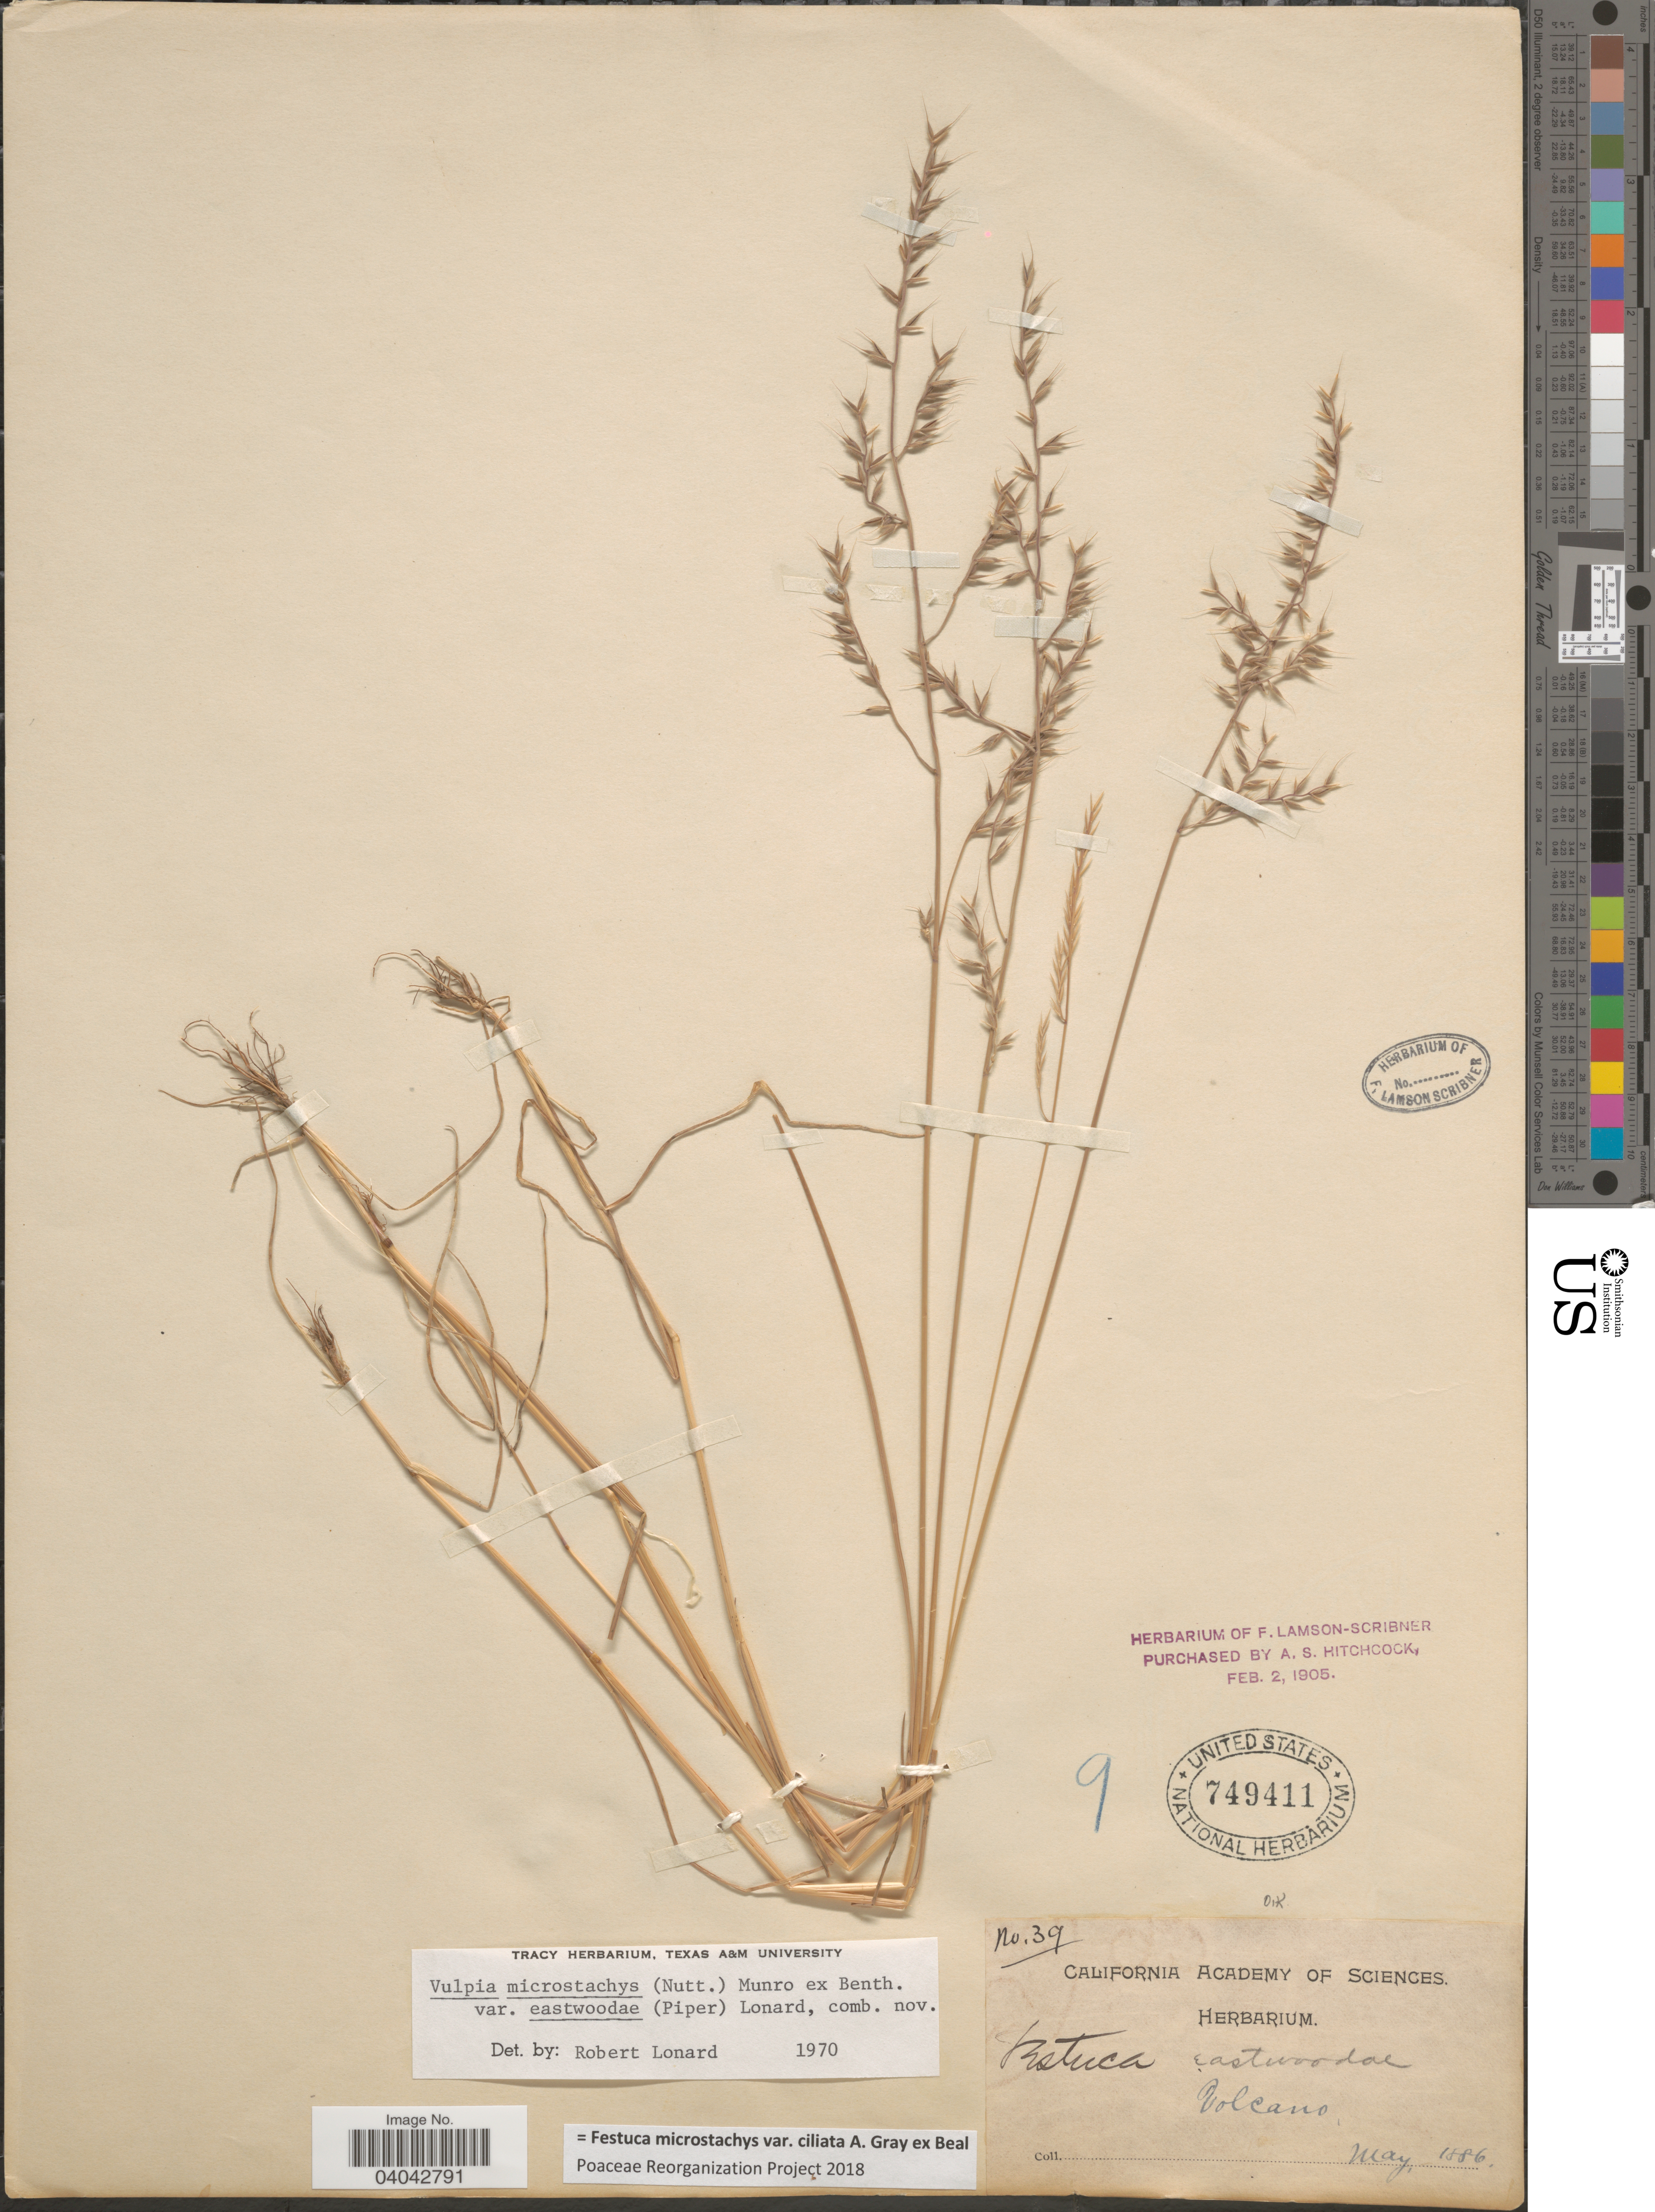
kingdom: Plantae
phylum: Tracheophyta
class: Liliopsida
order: Poales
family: Poaceae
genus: Festuca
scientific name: Festuca microstachys var. ciliata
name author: A. Gray ex W.J. Beal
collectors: ex herb. Cal. Academy of Sciences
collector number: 39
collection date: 1886-05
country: United States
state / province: California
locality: Volcano.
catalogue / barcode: US 749411